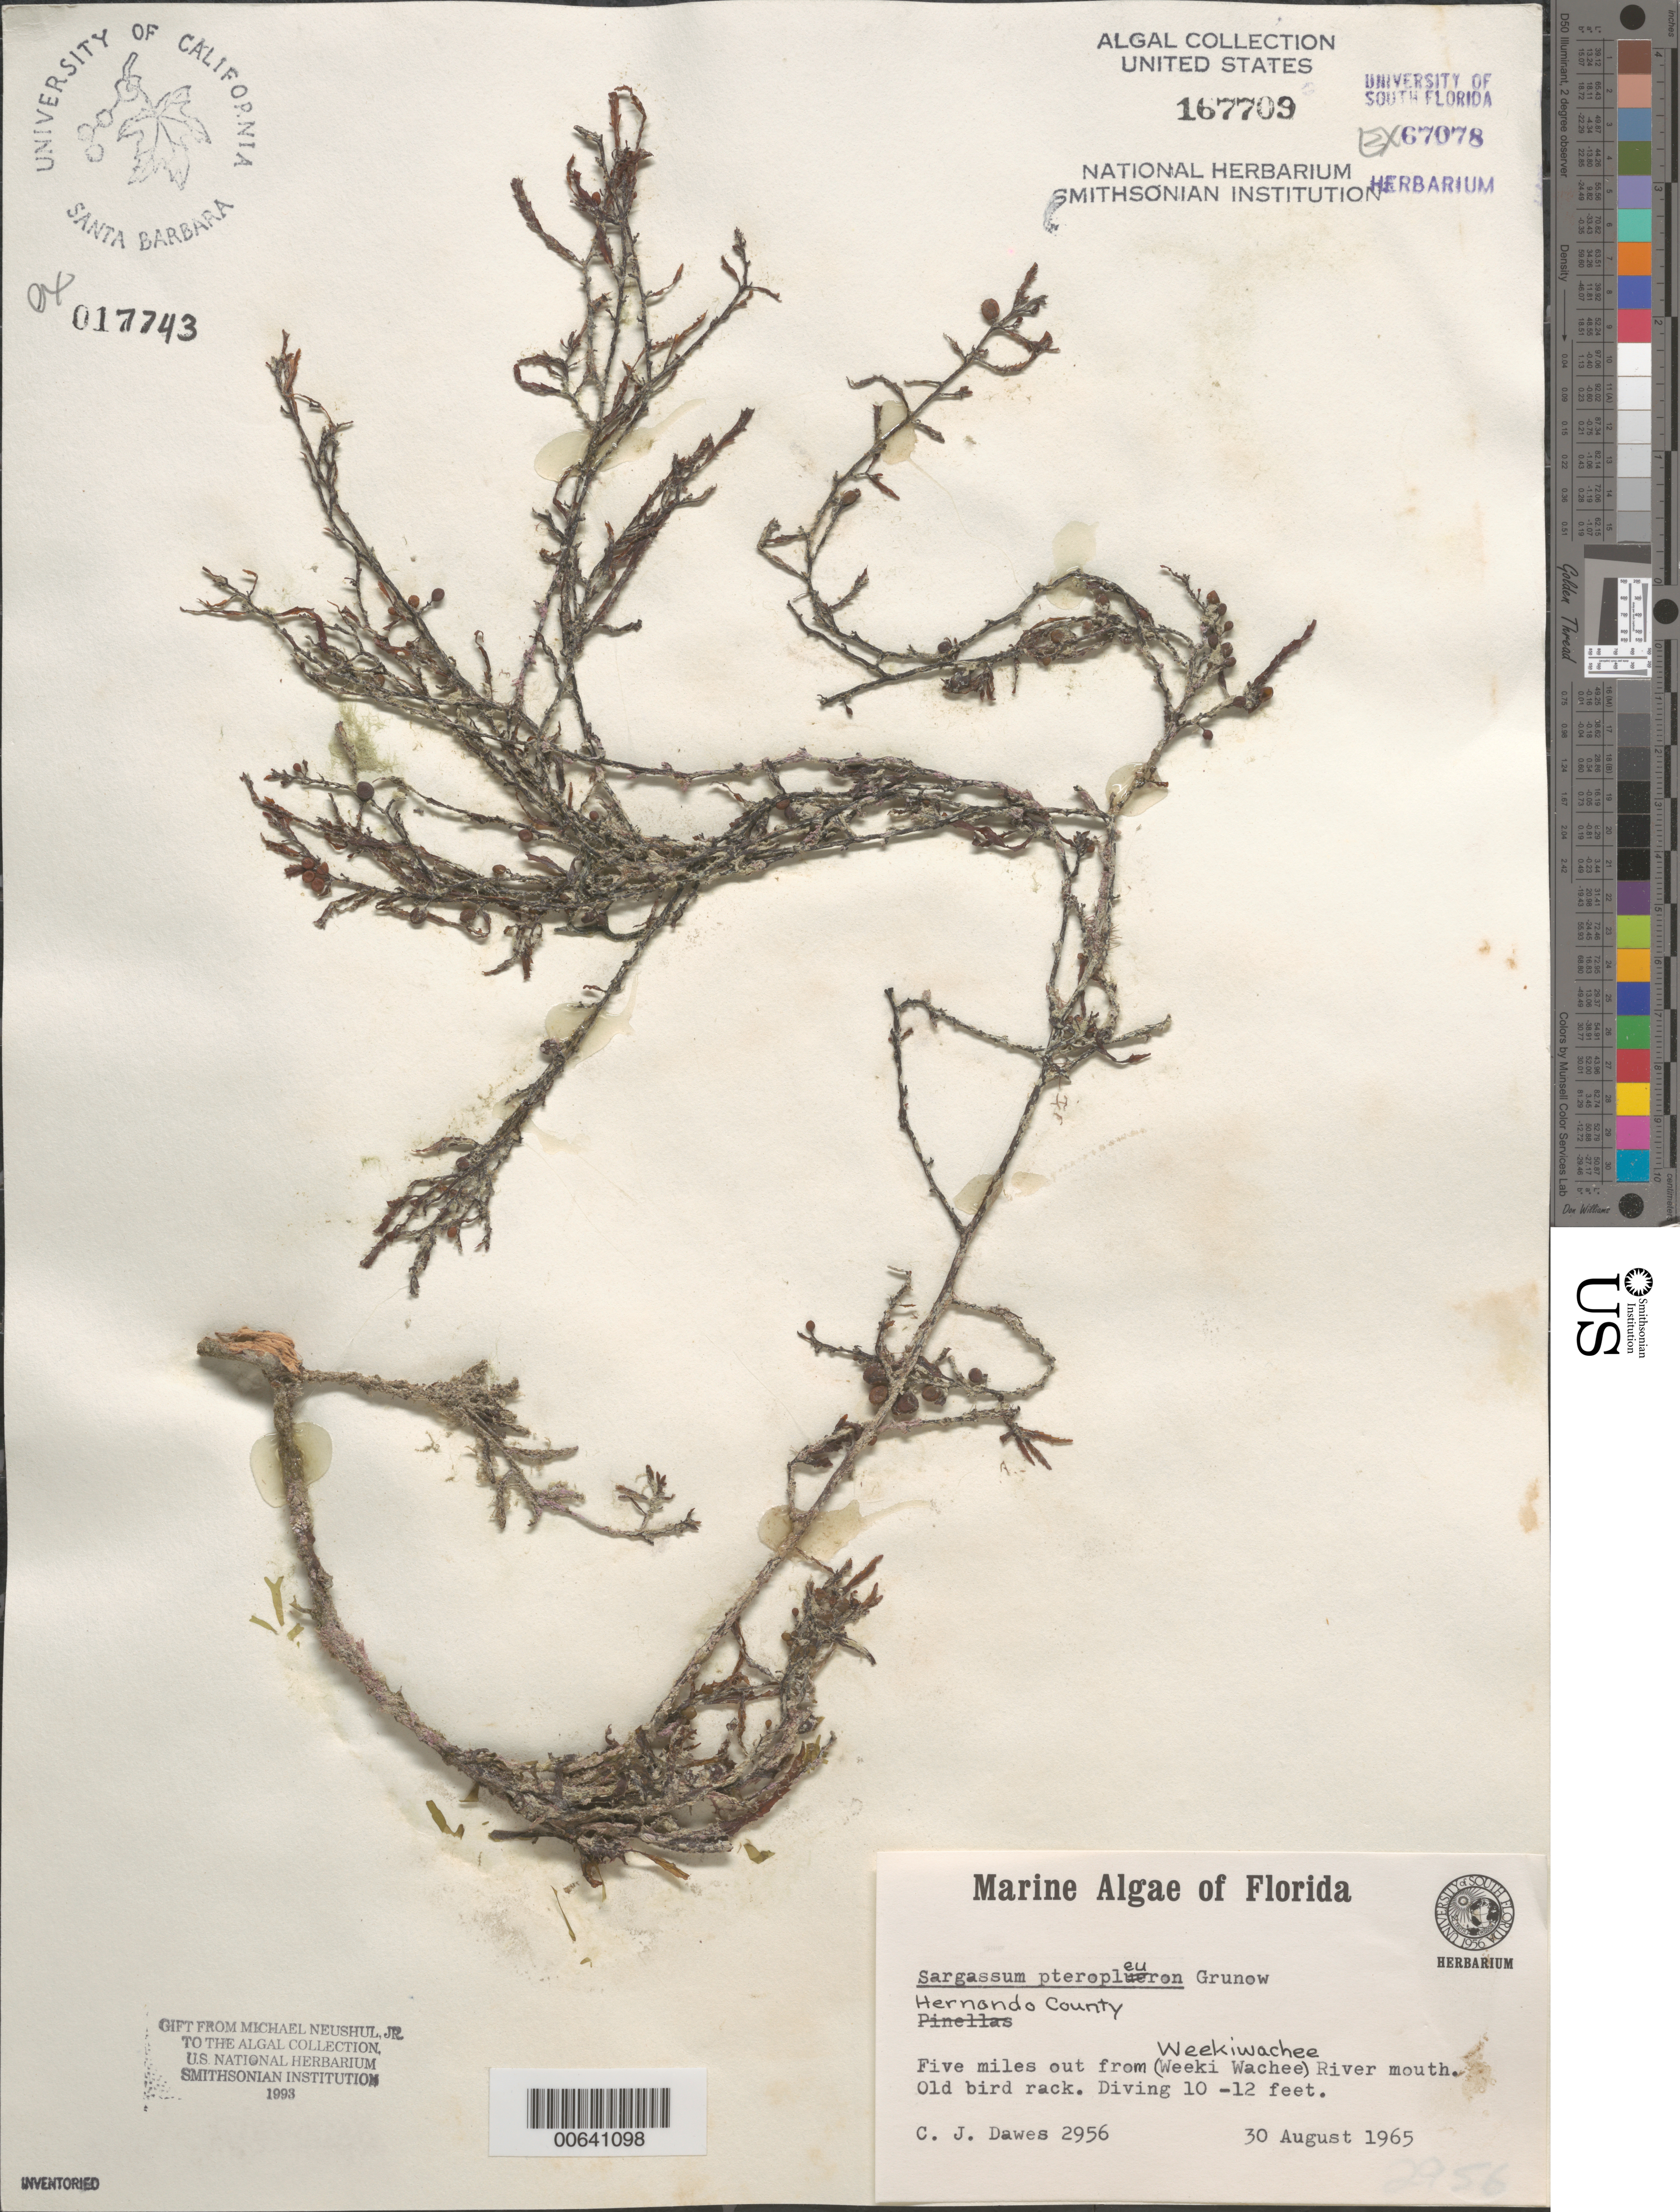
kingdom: Chromista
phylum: Ochrophyta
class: Phaeophyceae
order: Fucales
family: Sargassaceae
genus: Sargassum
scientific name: Sargassum pteropleuron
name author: Grunow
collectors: C. Dawes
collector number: CJD 2956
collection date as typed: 30 Aug 1965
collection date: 1965-08-30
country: United States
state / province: Florida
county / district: Hernando County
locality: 5 miles out from Weeki Wachee River mouth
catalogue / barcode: US 167709